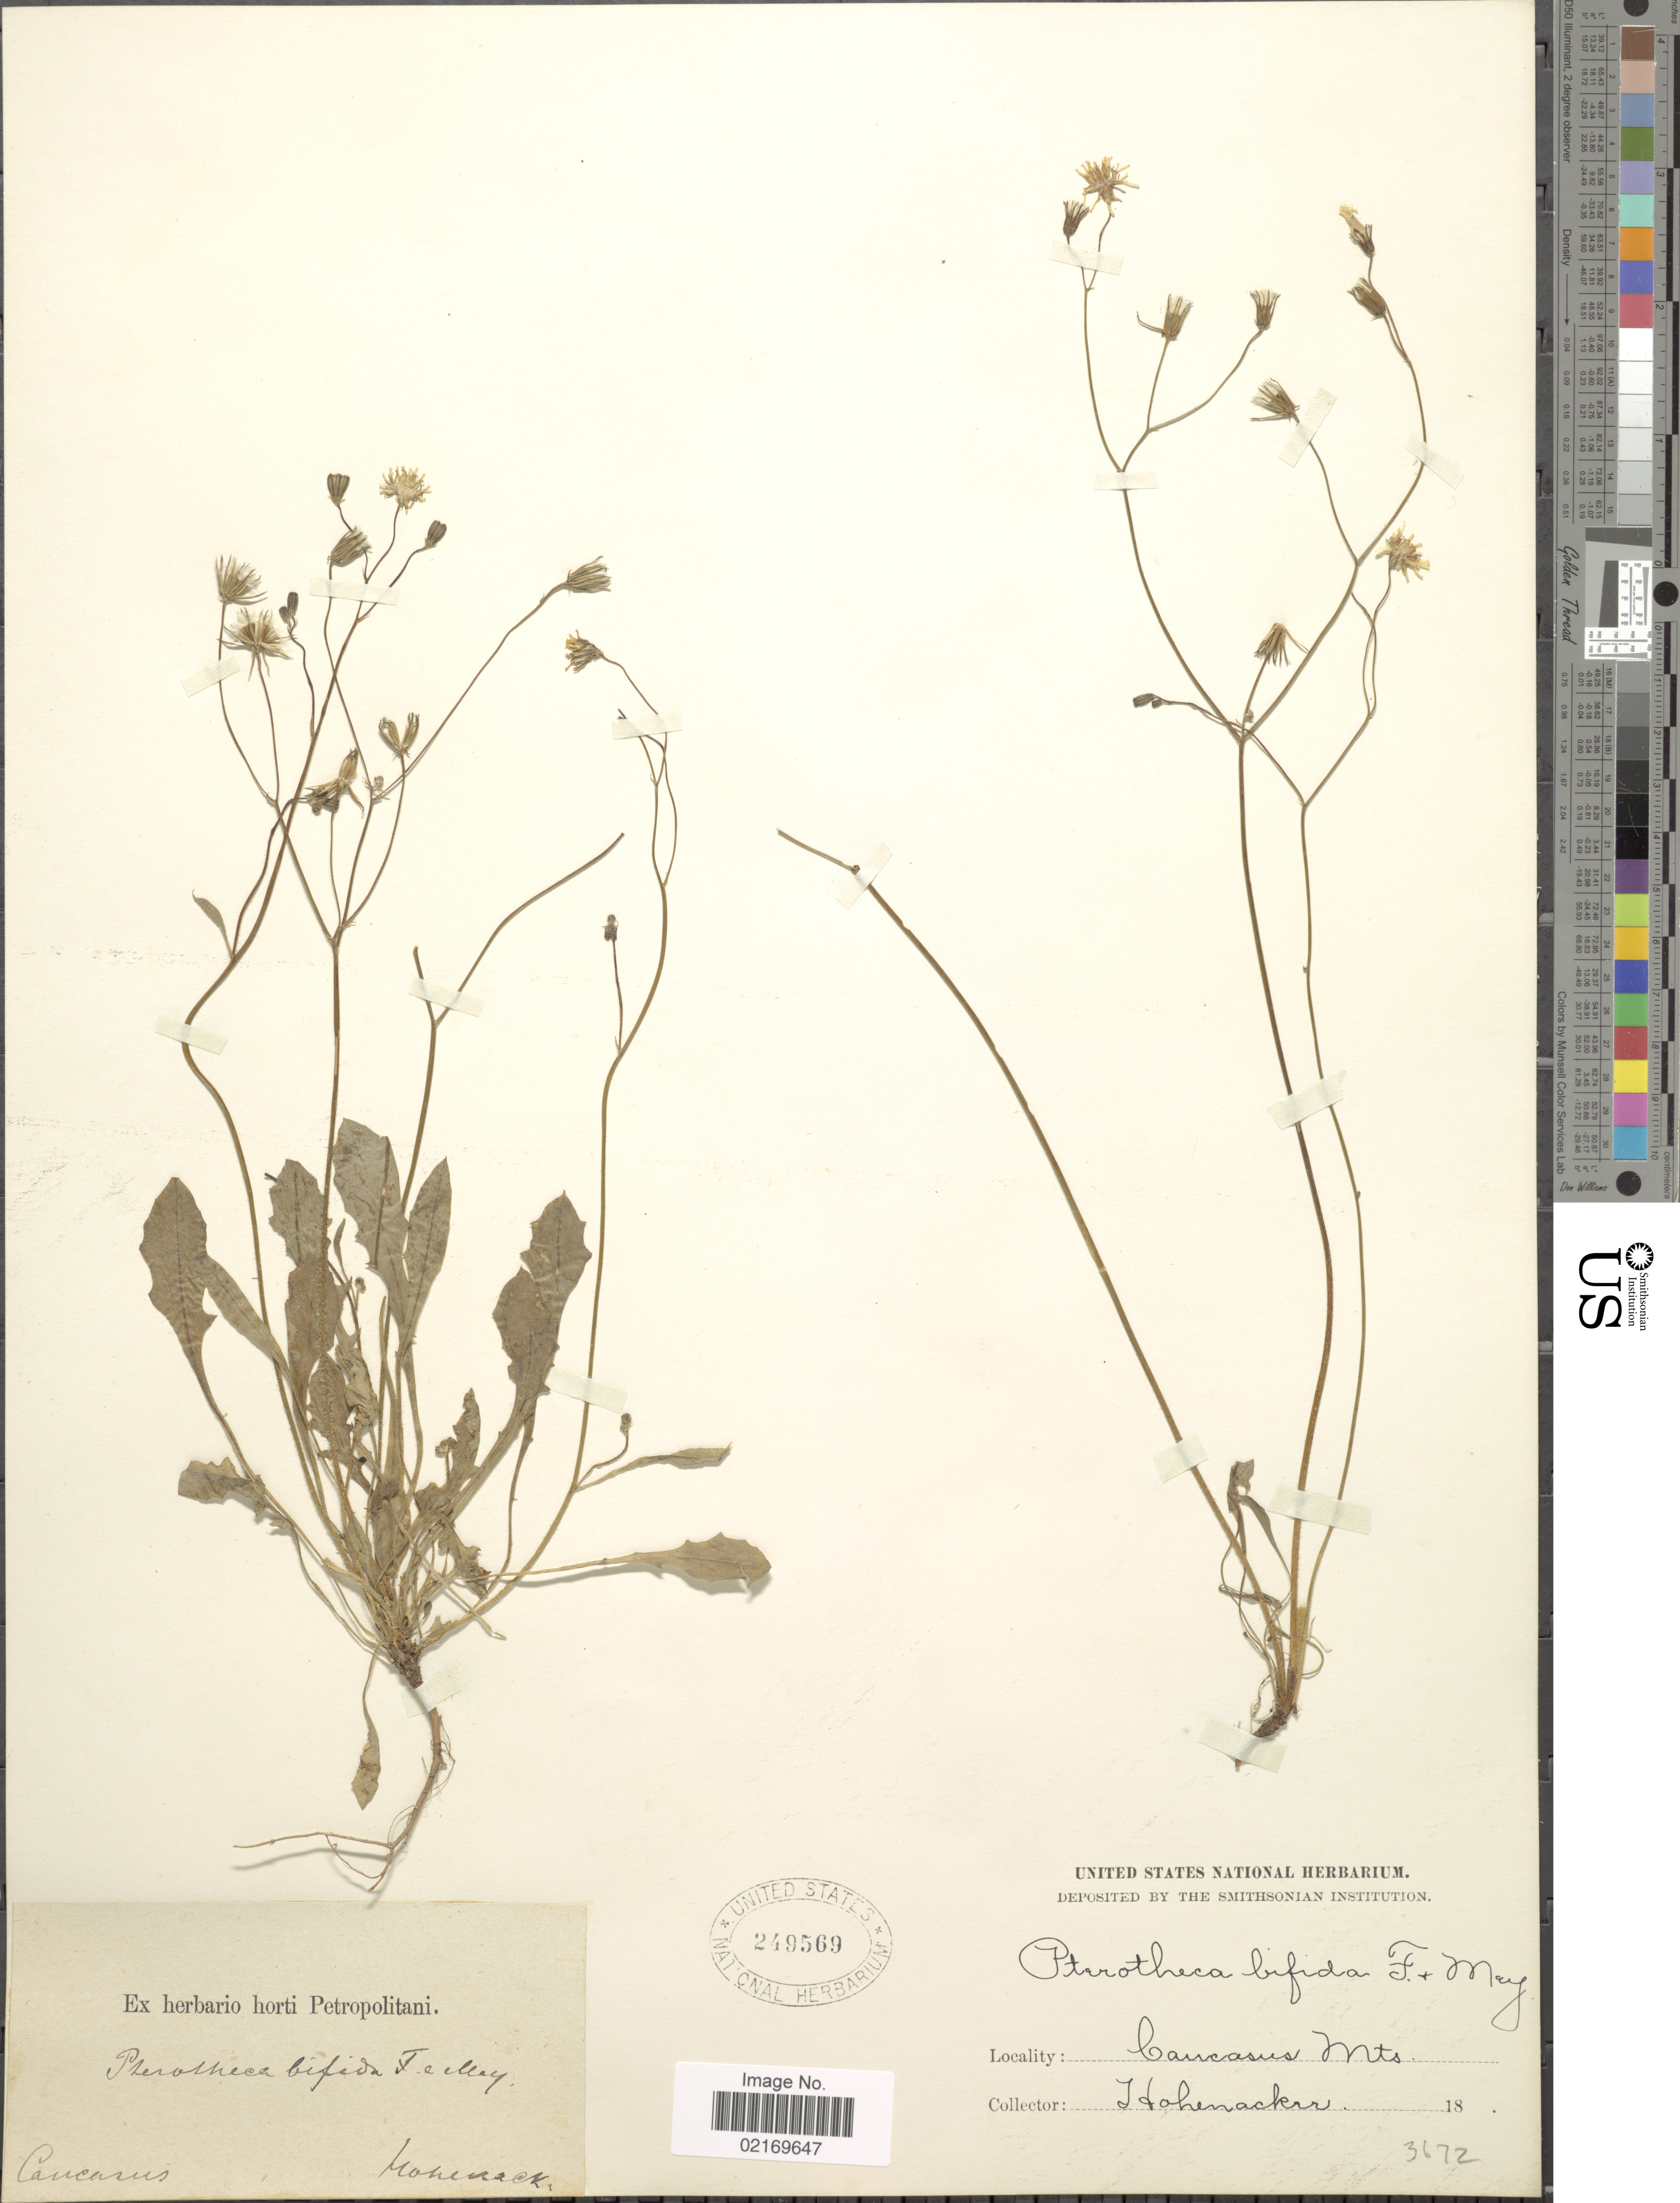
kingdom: Plantae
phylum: Tracheophyta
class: Magnoliopsida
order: Asterales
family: Asteraceae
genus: Crepis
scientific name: Crepis sancta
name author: (L.) Bornm.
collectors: Hohenacker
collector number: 3672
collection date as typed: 18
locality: Caucasus Mts, Caucasus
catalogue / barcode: US 249569